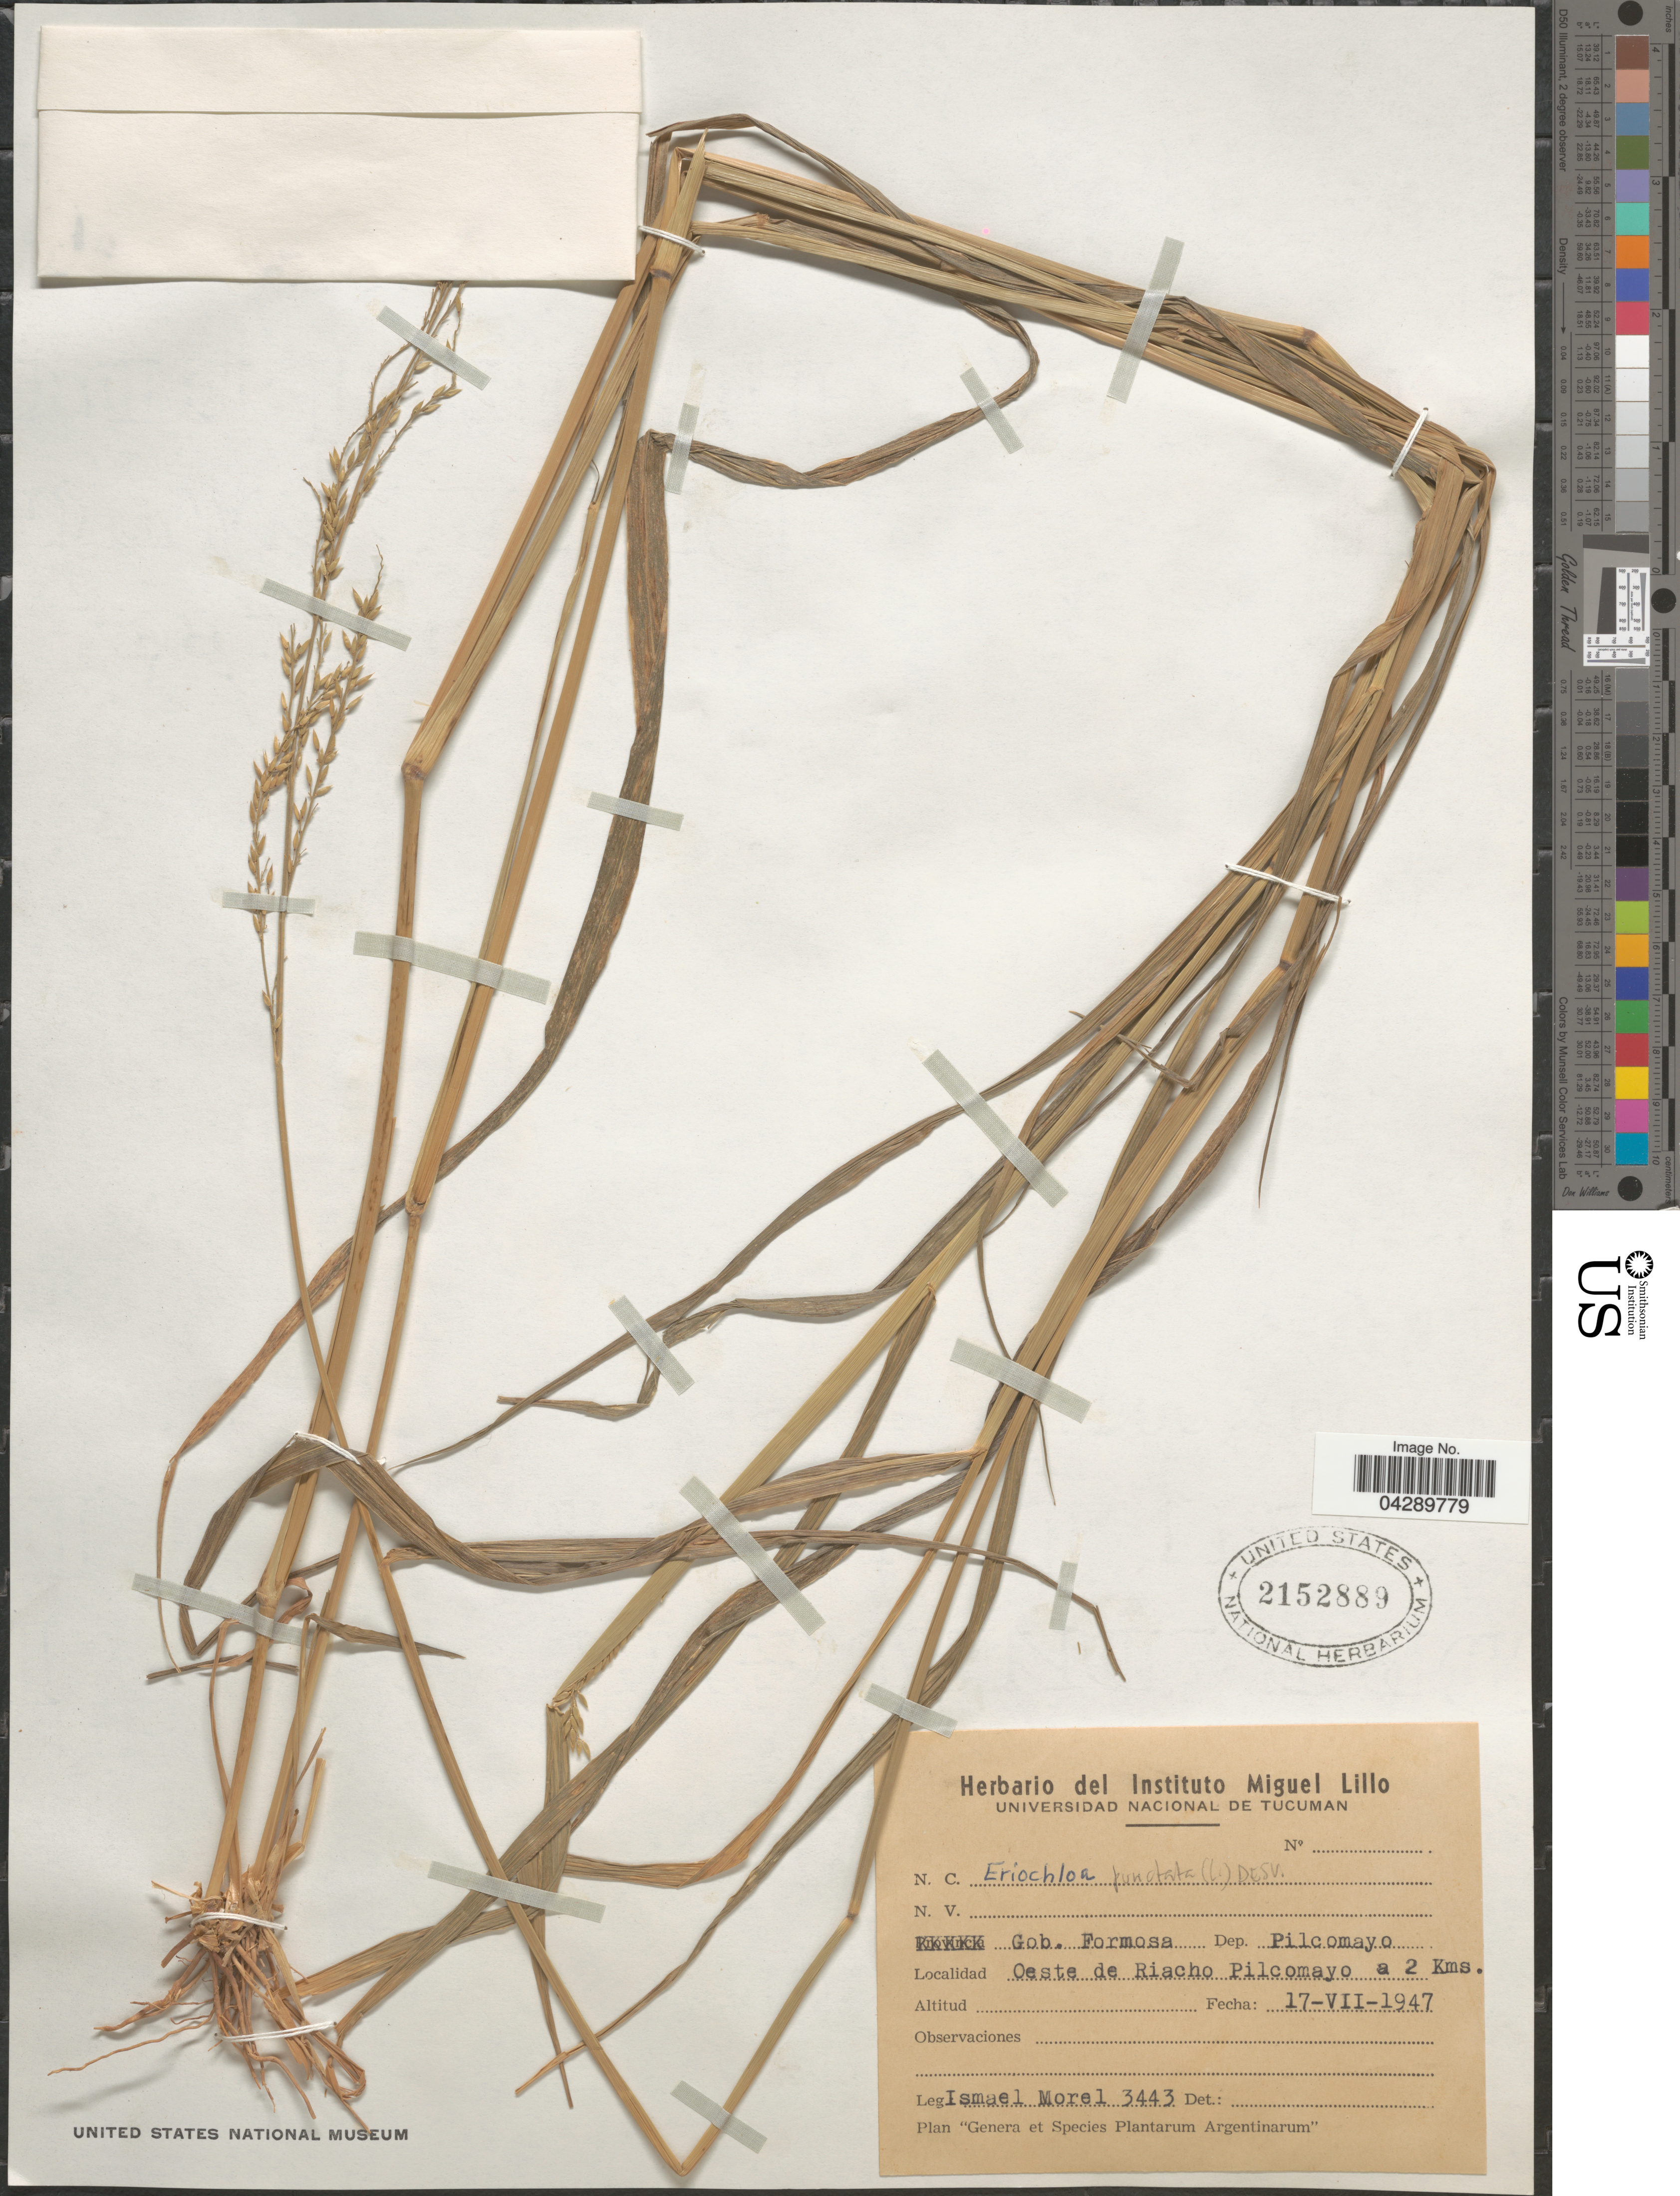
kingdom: Plantae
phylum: Tracheophyta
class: Liliopsida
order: Poales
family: Poaceae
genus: Eriochloa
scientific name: Eriochloa sp.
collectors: I. Morel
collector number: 3443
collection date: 1947-07-17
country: Argentina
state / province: Formosa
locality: Gob. Formosa. Dep. Pilcomayo. Oeste de Riacho Pilcomayo a 2 Kms.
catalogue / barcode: US 2152889